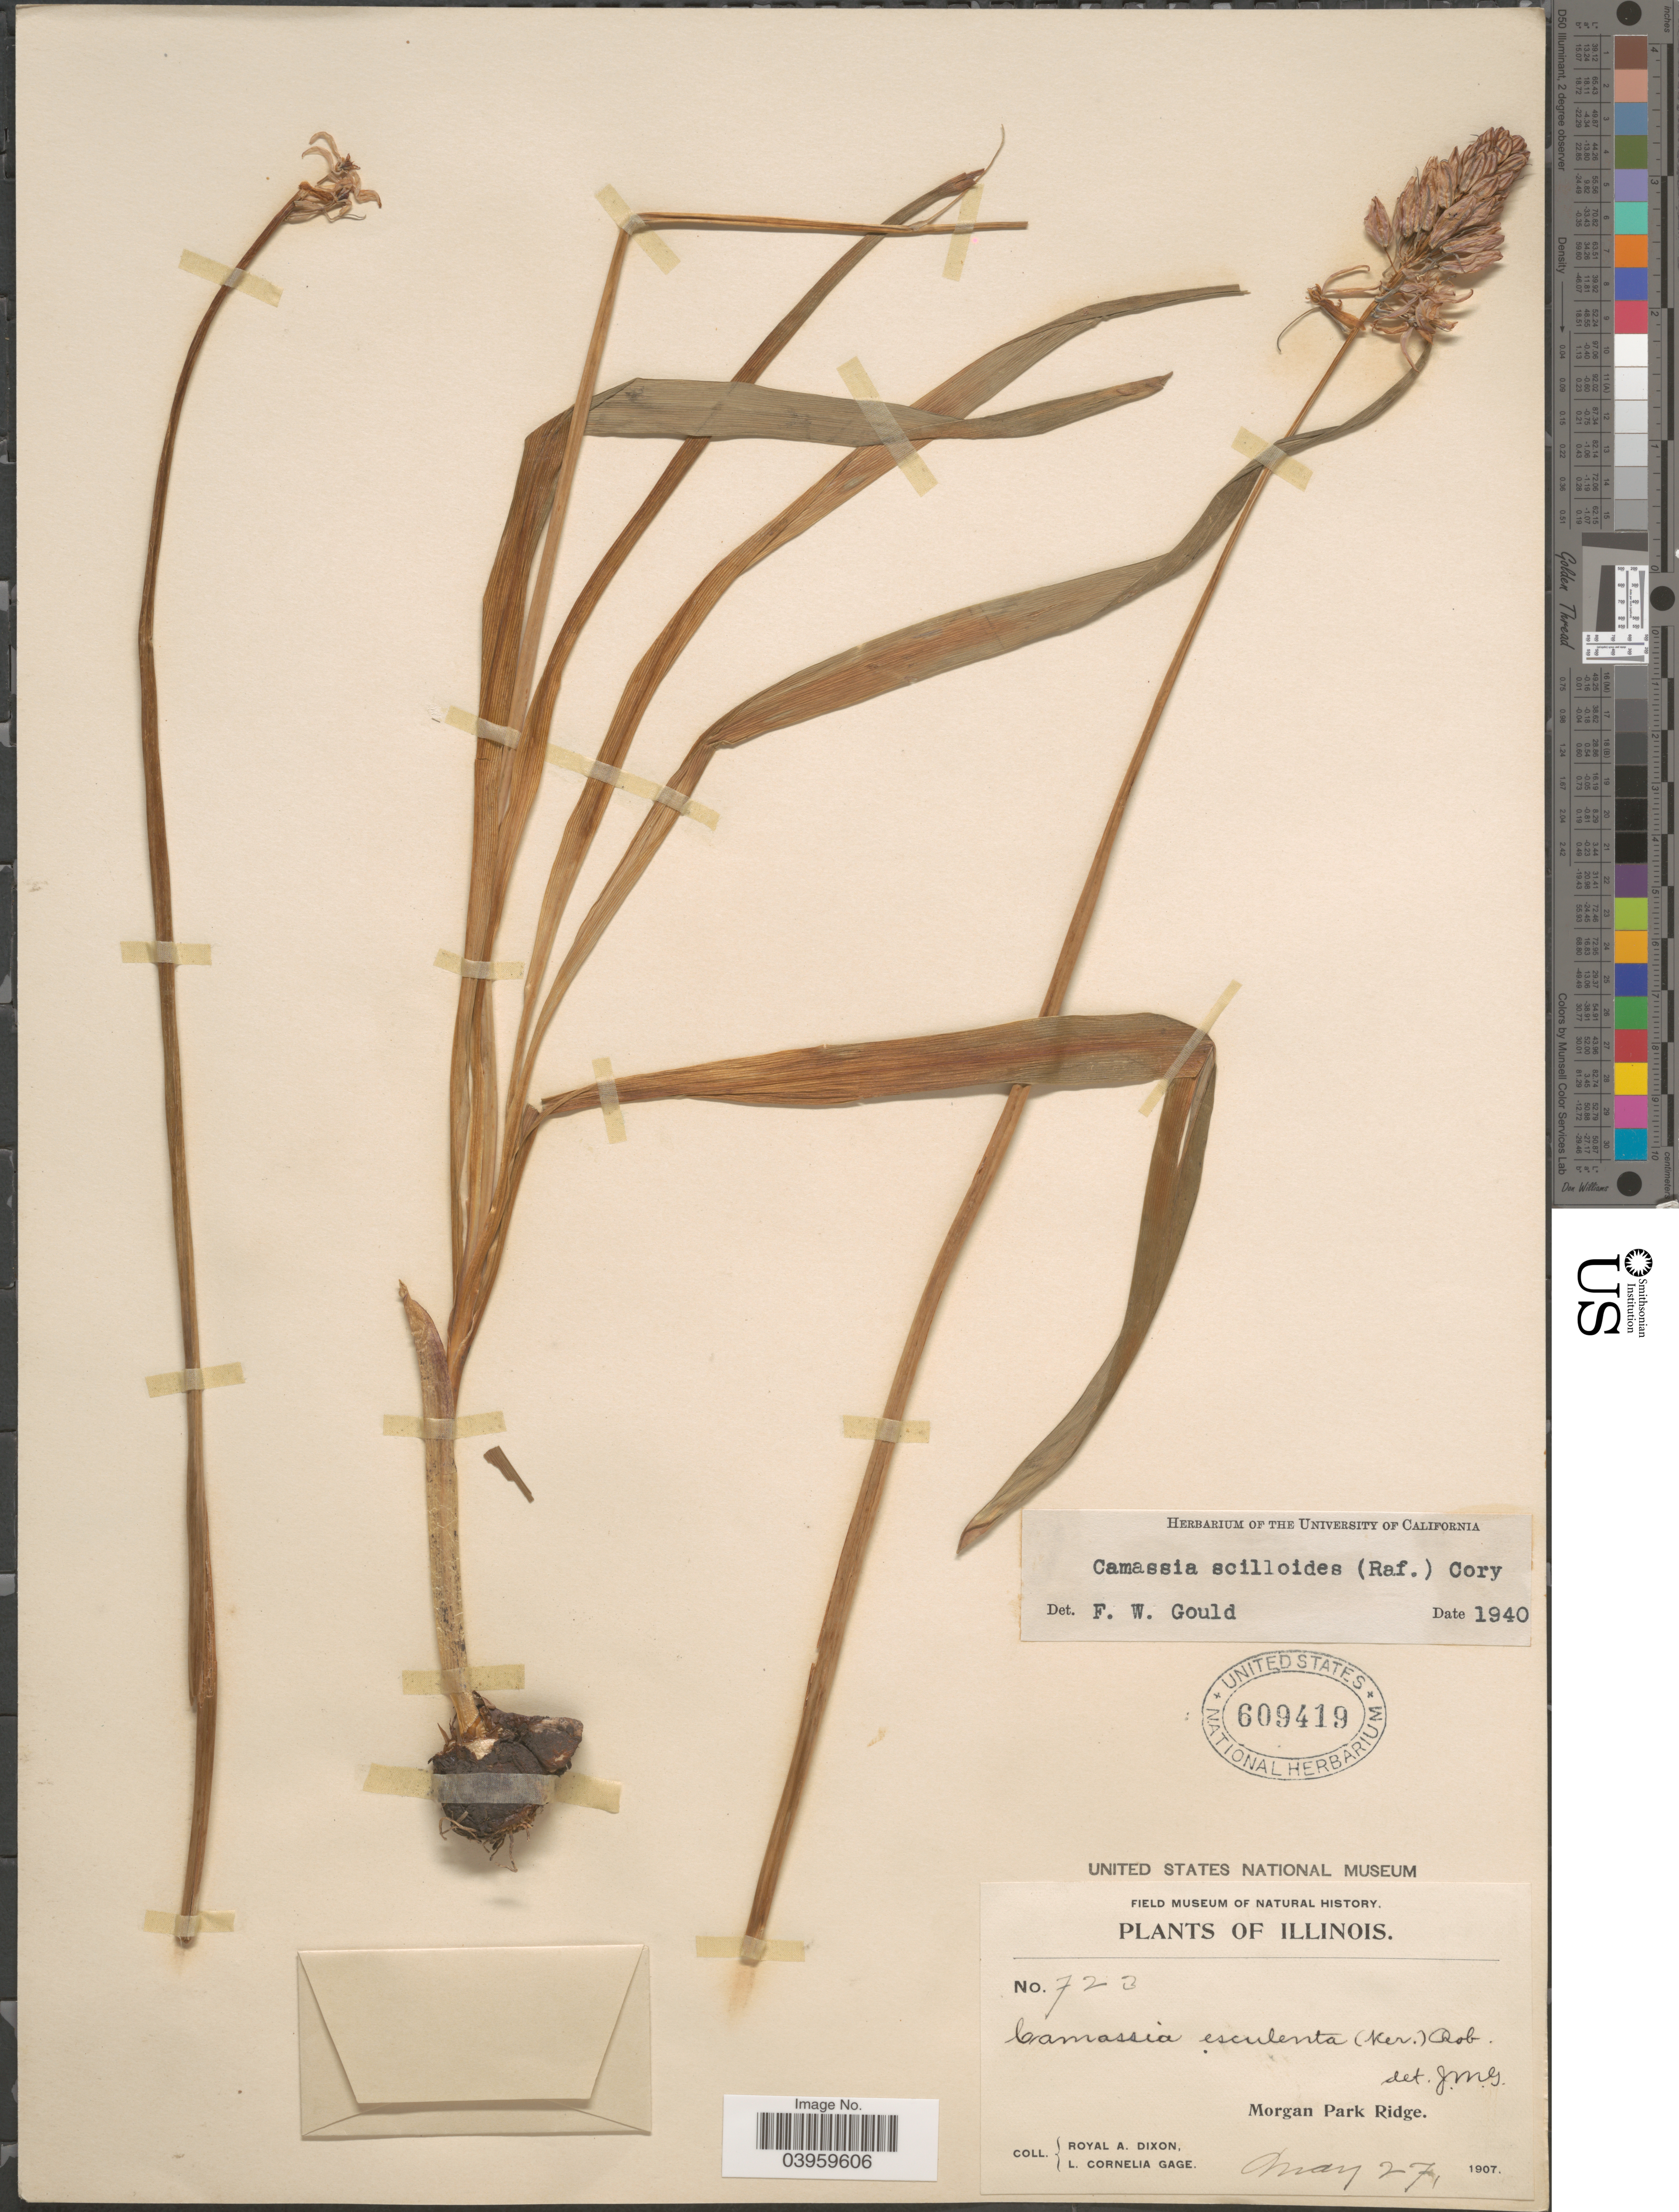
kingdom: Plantae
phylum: Tracheophyta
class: Liliopsida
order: Asparagales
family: Asparagaceae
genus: Camassia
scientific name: Camassia scilloides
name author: (Raf.) Cory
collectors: R. A. Dixon & L. Gage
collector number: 723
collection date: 1907-05-27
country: United States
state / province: Illinois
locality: Morgan Park Ridge.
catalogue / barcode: US 609419